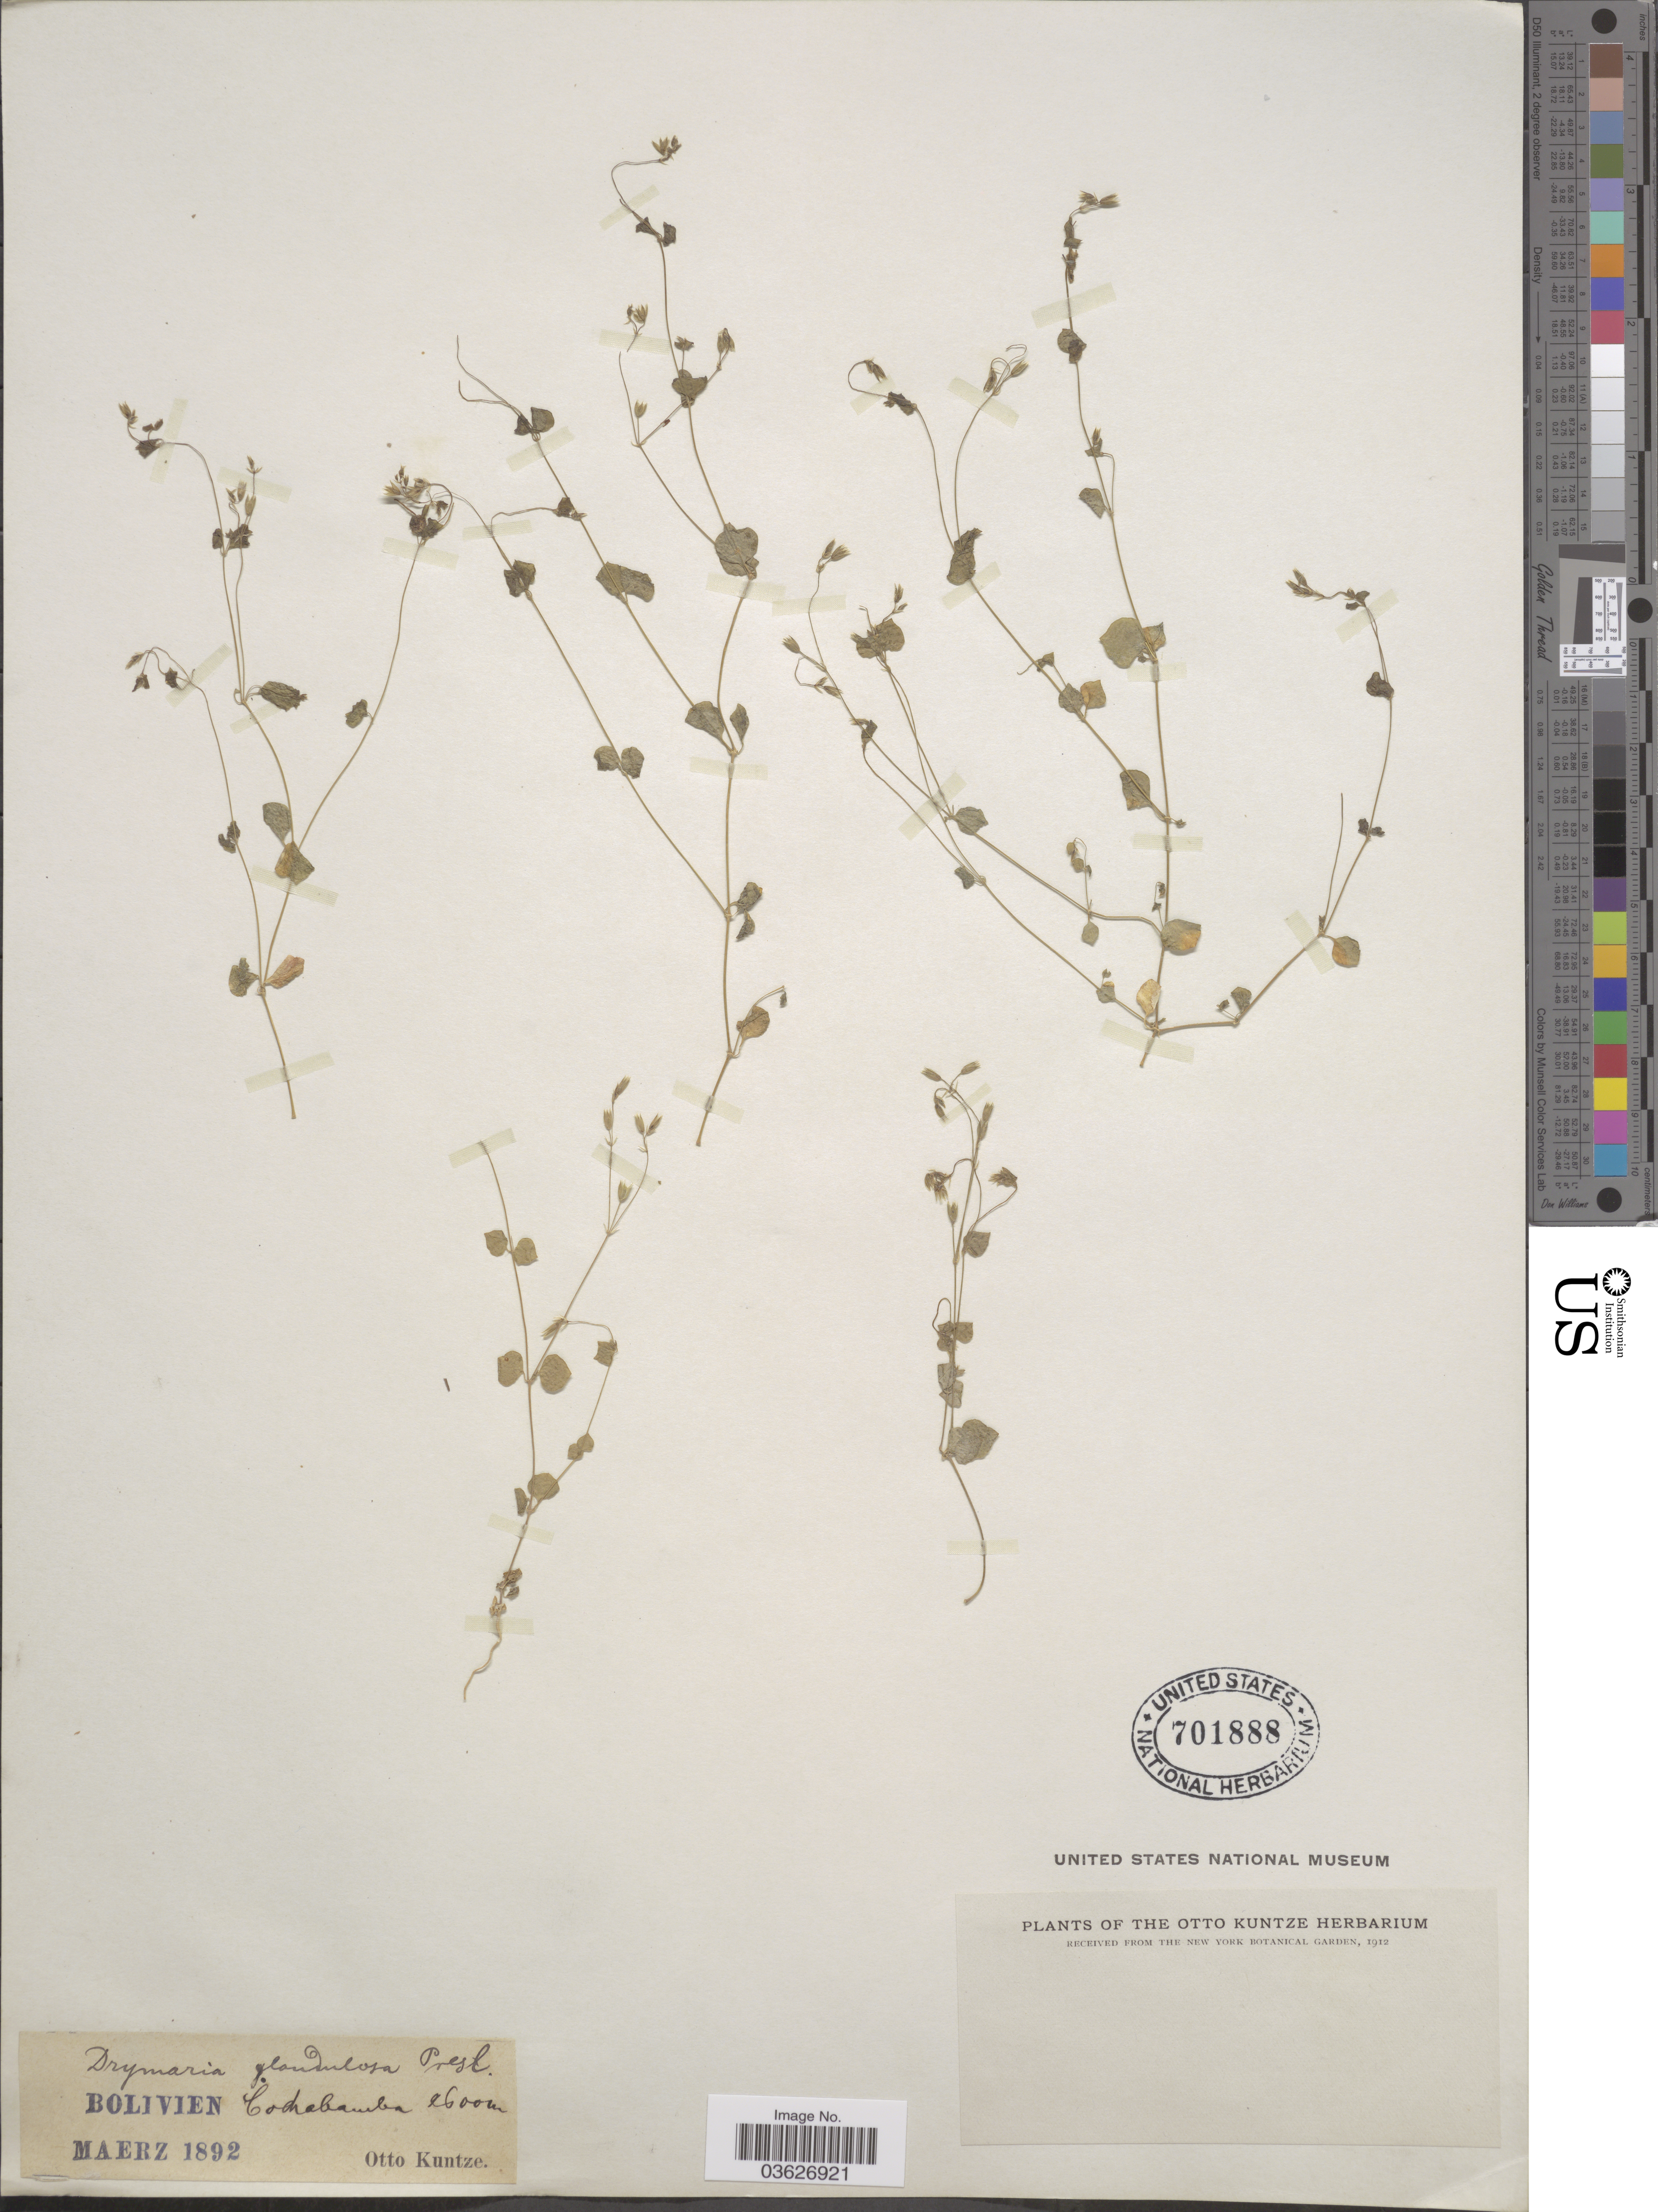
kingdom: Plantae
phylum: Tracheophyta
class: Magnoliopsida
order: Caryophyllales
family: Caryophyllaceae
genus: Drymaria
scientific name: Drymaria glandulosa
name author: Bartl.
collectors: C.E.O. Kuntze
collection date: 1892-03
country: Bolivia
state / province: Cochabamba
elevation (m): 2600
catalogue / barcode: US 701888